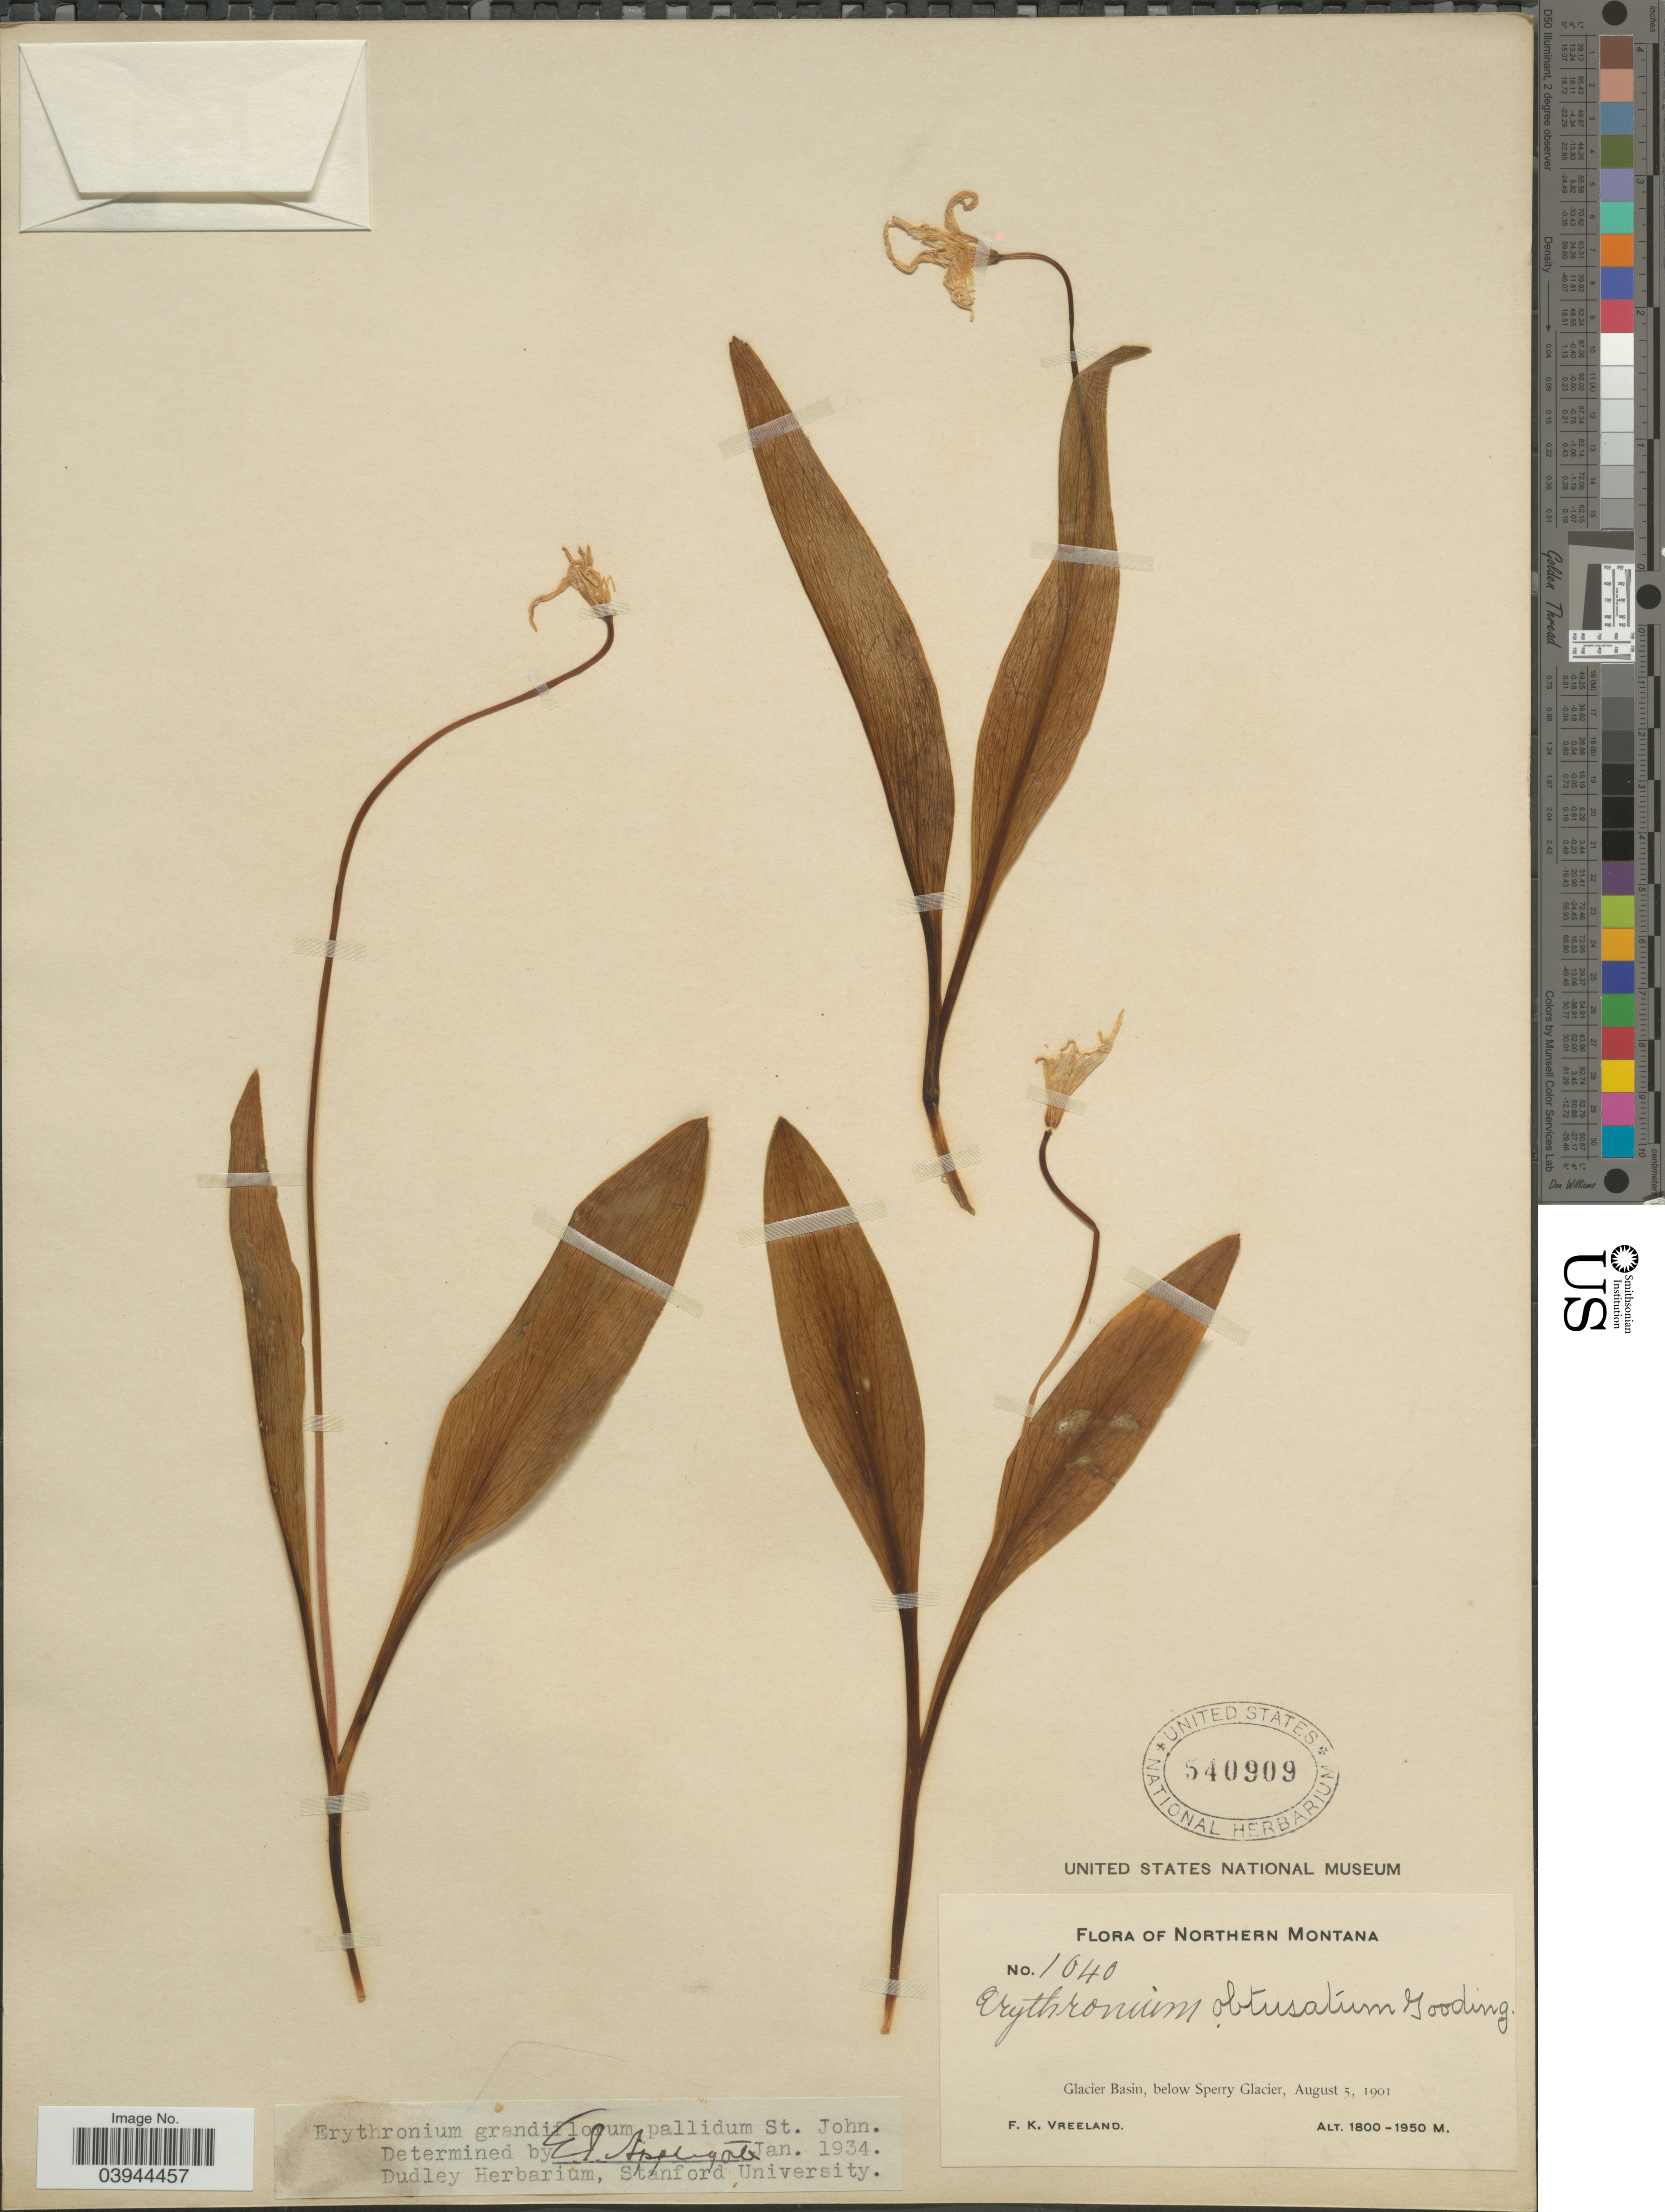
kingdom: Plantae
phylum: Tracheophyta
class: Liliopsida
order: Liliales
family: Liliaceae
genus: Erythronium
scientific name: Erythronium grandiflorum var. pallidum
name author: H. St. John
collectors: F. Vreeland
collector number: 1040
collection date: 1901-08-05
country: United States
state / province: Montana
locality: Northern Montana. Glacier Basin, below Sperry Glacier.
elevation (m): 1800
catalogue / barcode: US 540909